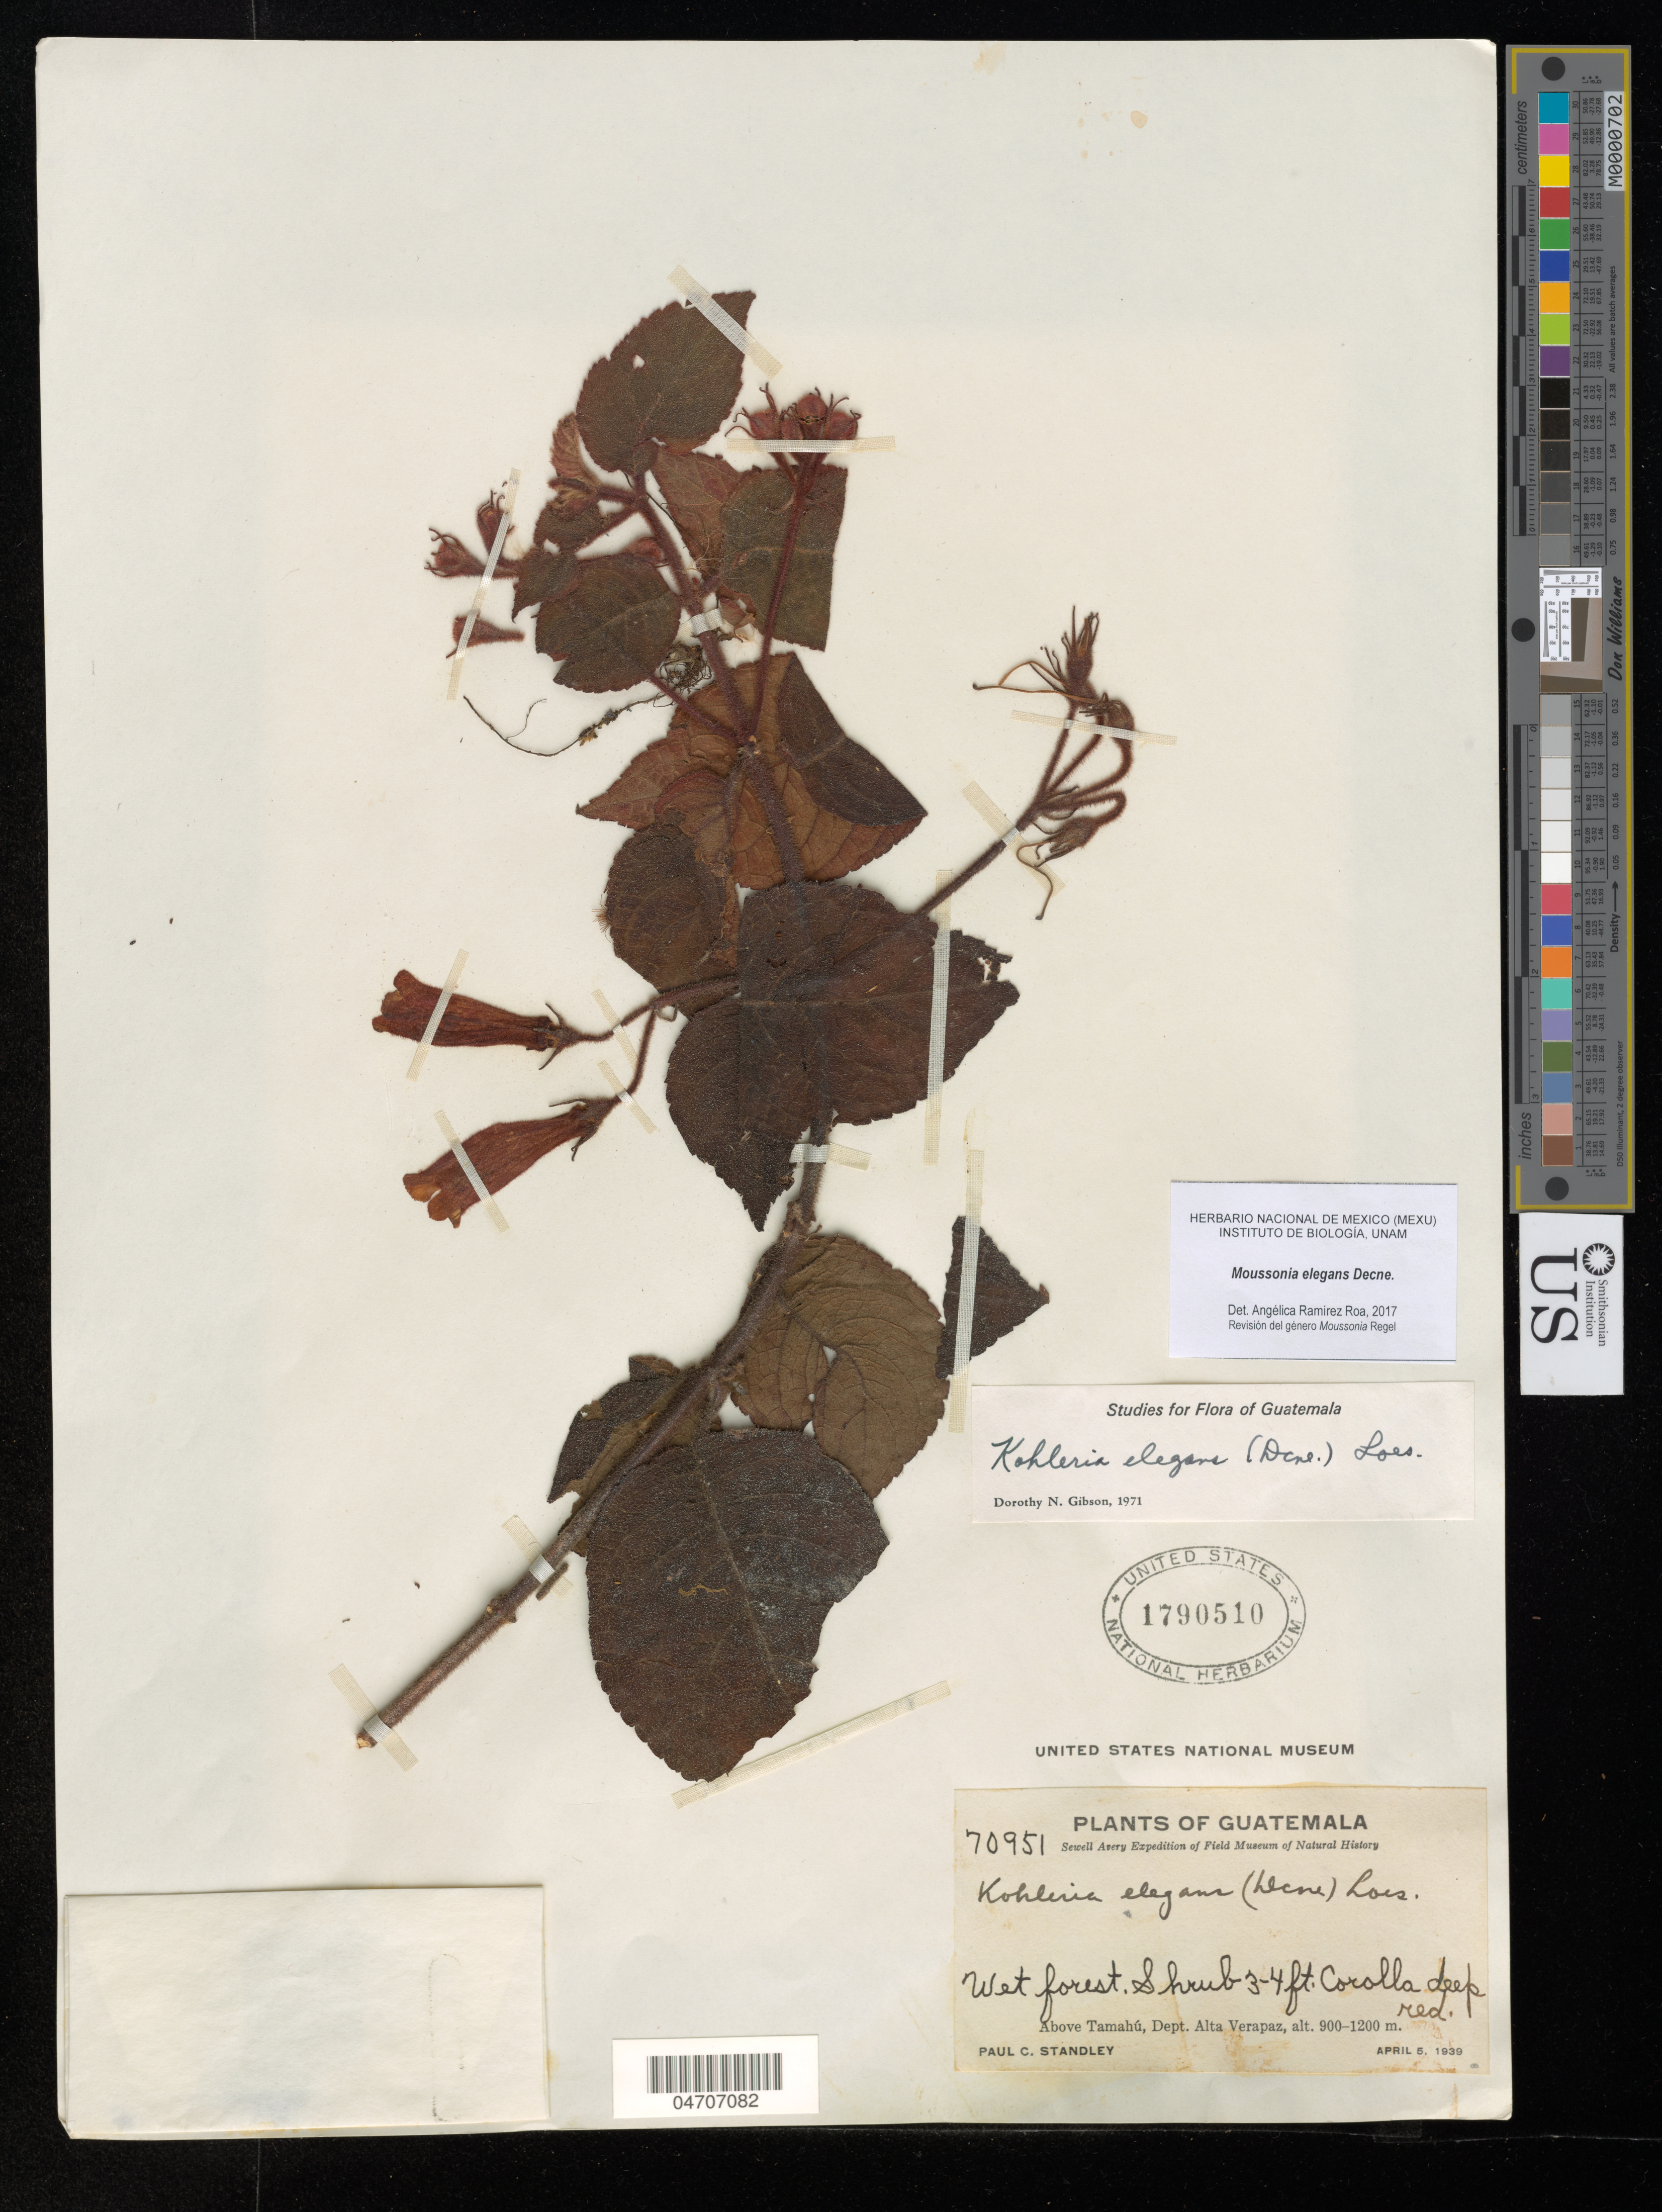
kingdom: Plantae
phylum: Tracheophyta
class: Magnoliopsida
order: Lamiales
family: Gesneriaceae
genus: Moussonia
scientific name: Moussonia elegans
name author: Decne. ex Planch.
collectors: P. C. Standley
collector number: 70951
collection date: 1939-04-05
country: Guatemala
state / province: Alta Verapaz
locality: Sewell Avery Expedition of Field Museum of Natural History. Above Tamahú, Dept. Alta Verapaz.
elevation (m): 900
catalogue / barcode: US 1790510